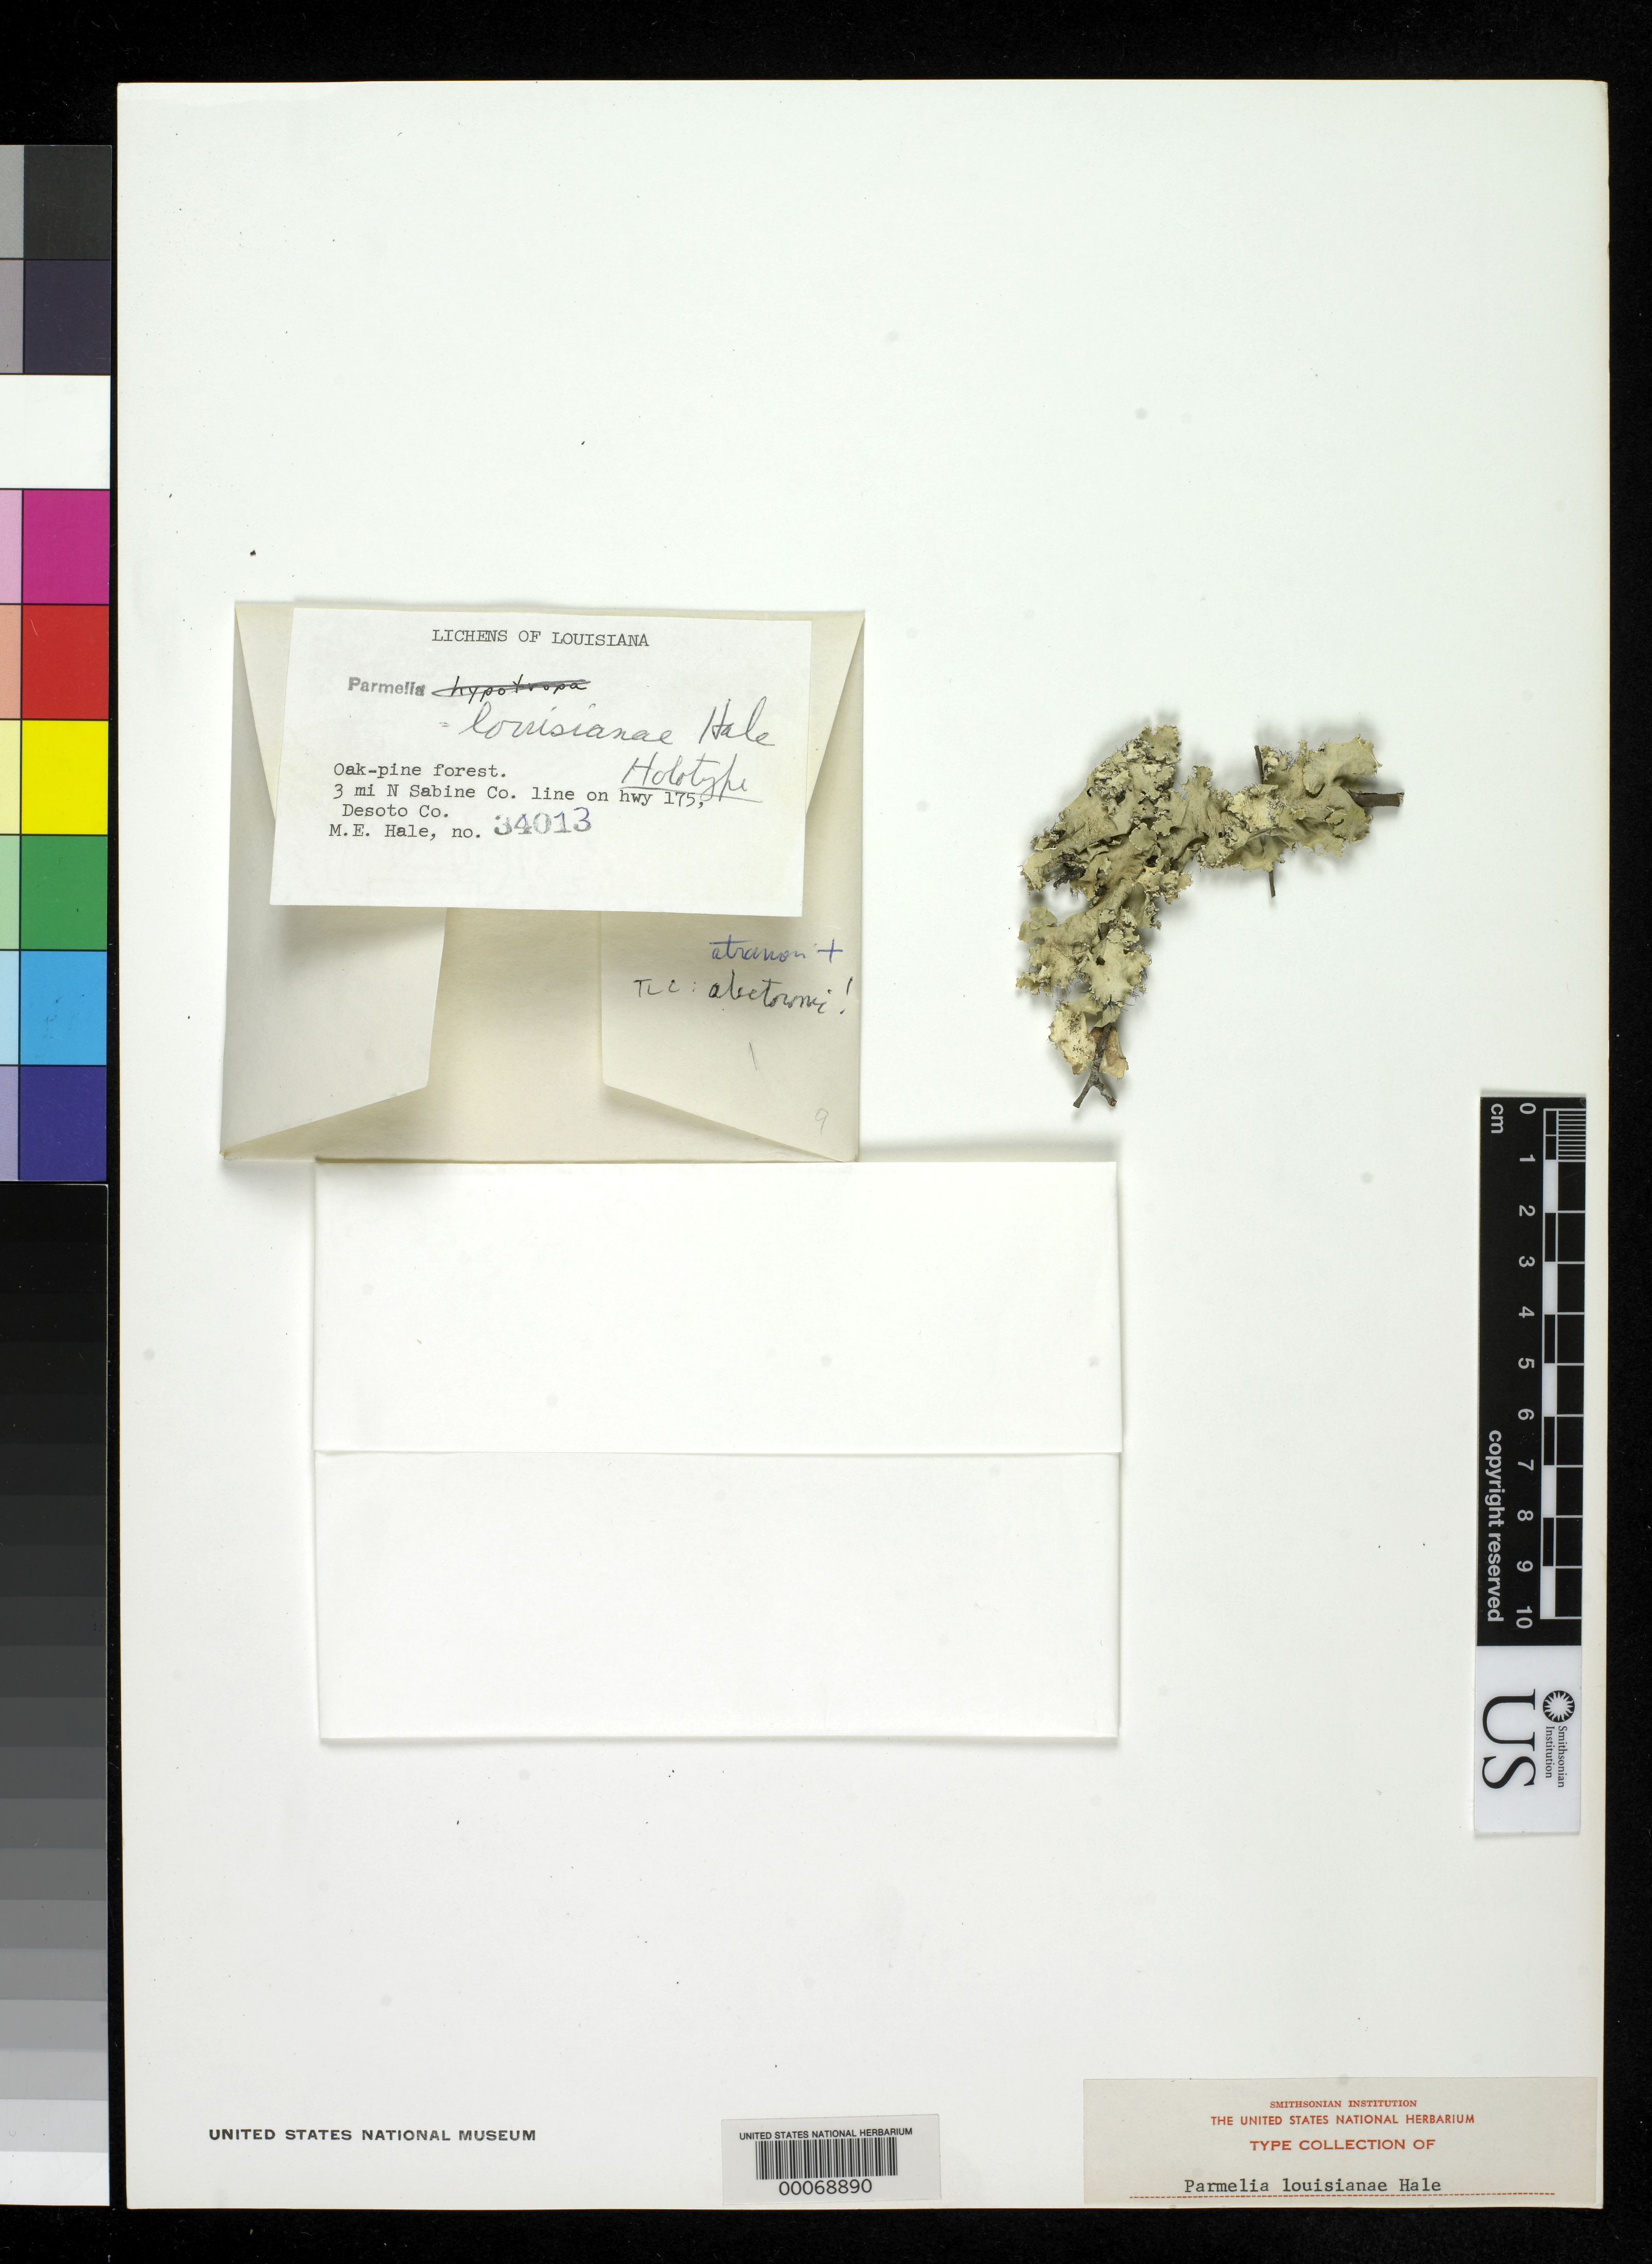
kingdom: Fungi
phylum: Ascomycota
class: Lecanoromycetes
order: Lecanorales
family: Parmeliaceae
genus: Parmelia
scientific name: Parmelia louisianae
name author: Hale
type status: Holotype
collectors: M. Hale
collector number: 34013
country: United States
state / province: Louisiana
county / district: De Soto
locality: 3 mi N of Sabine Co. line on Hwy 175.